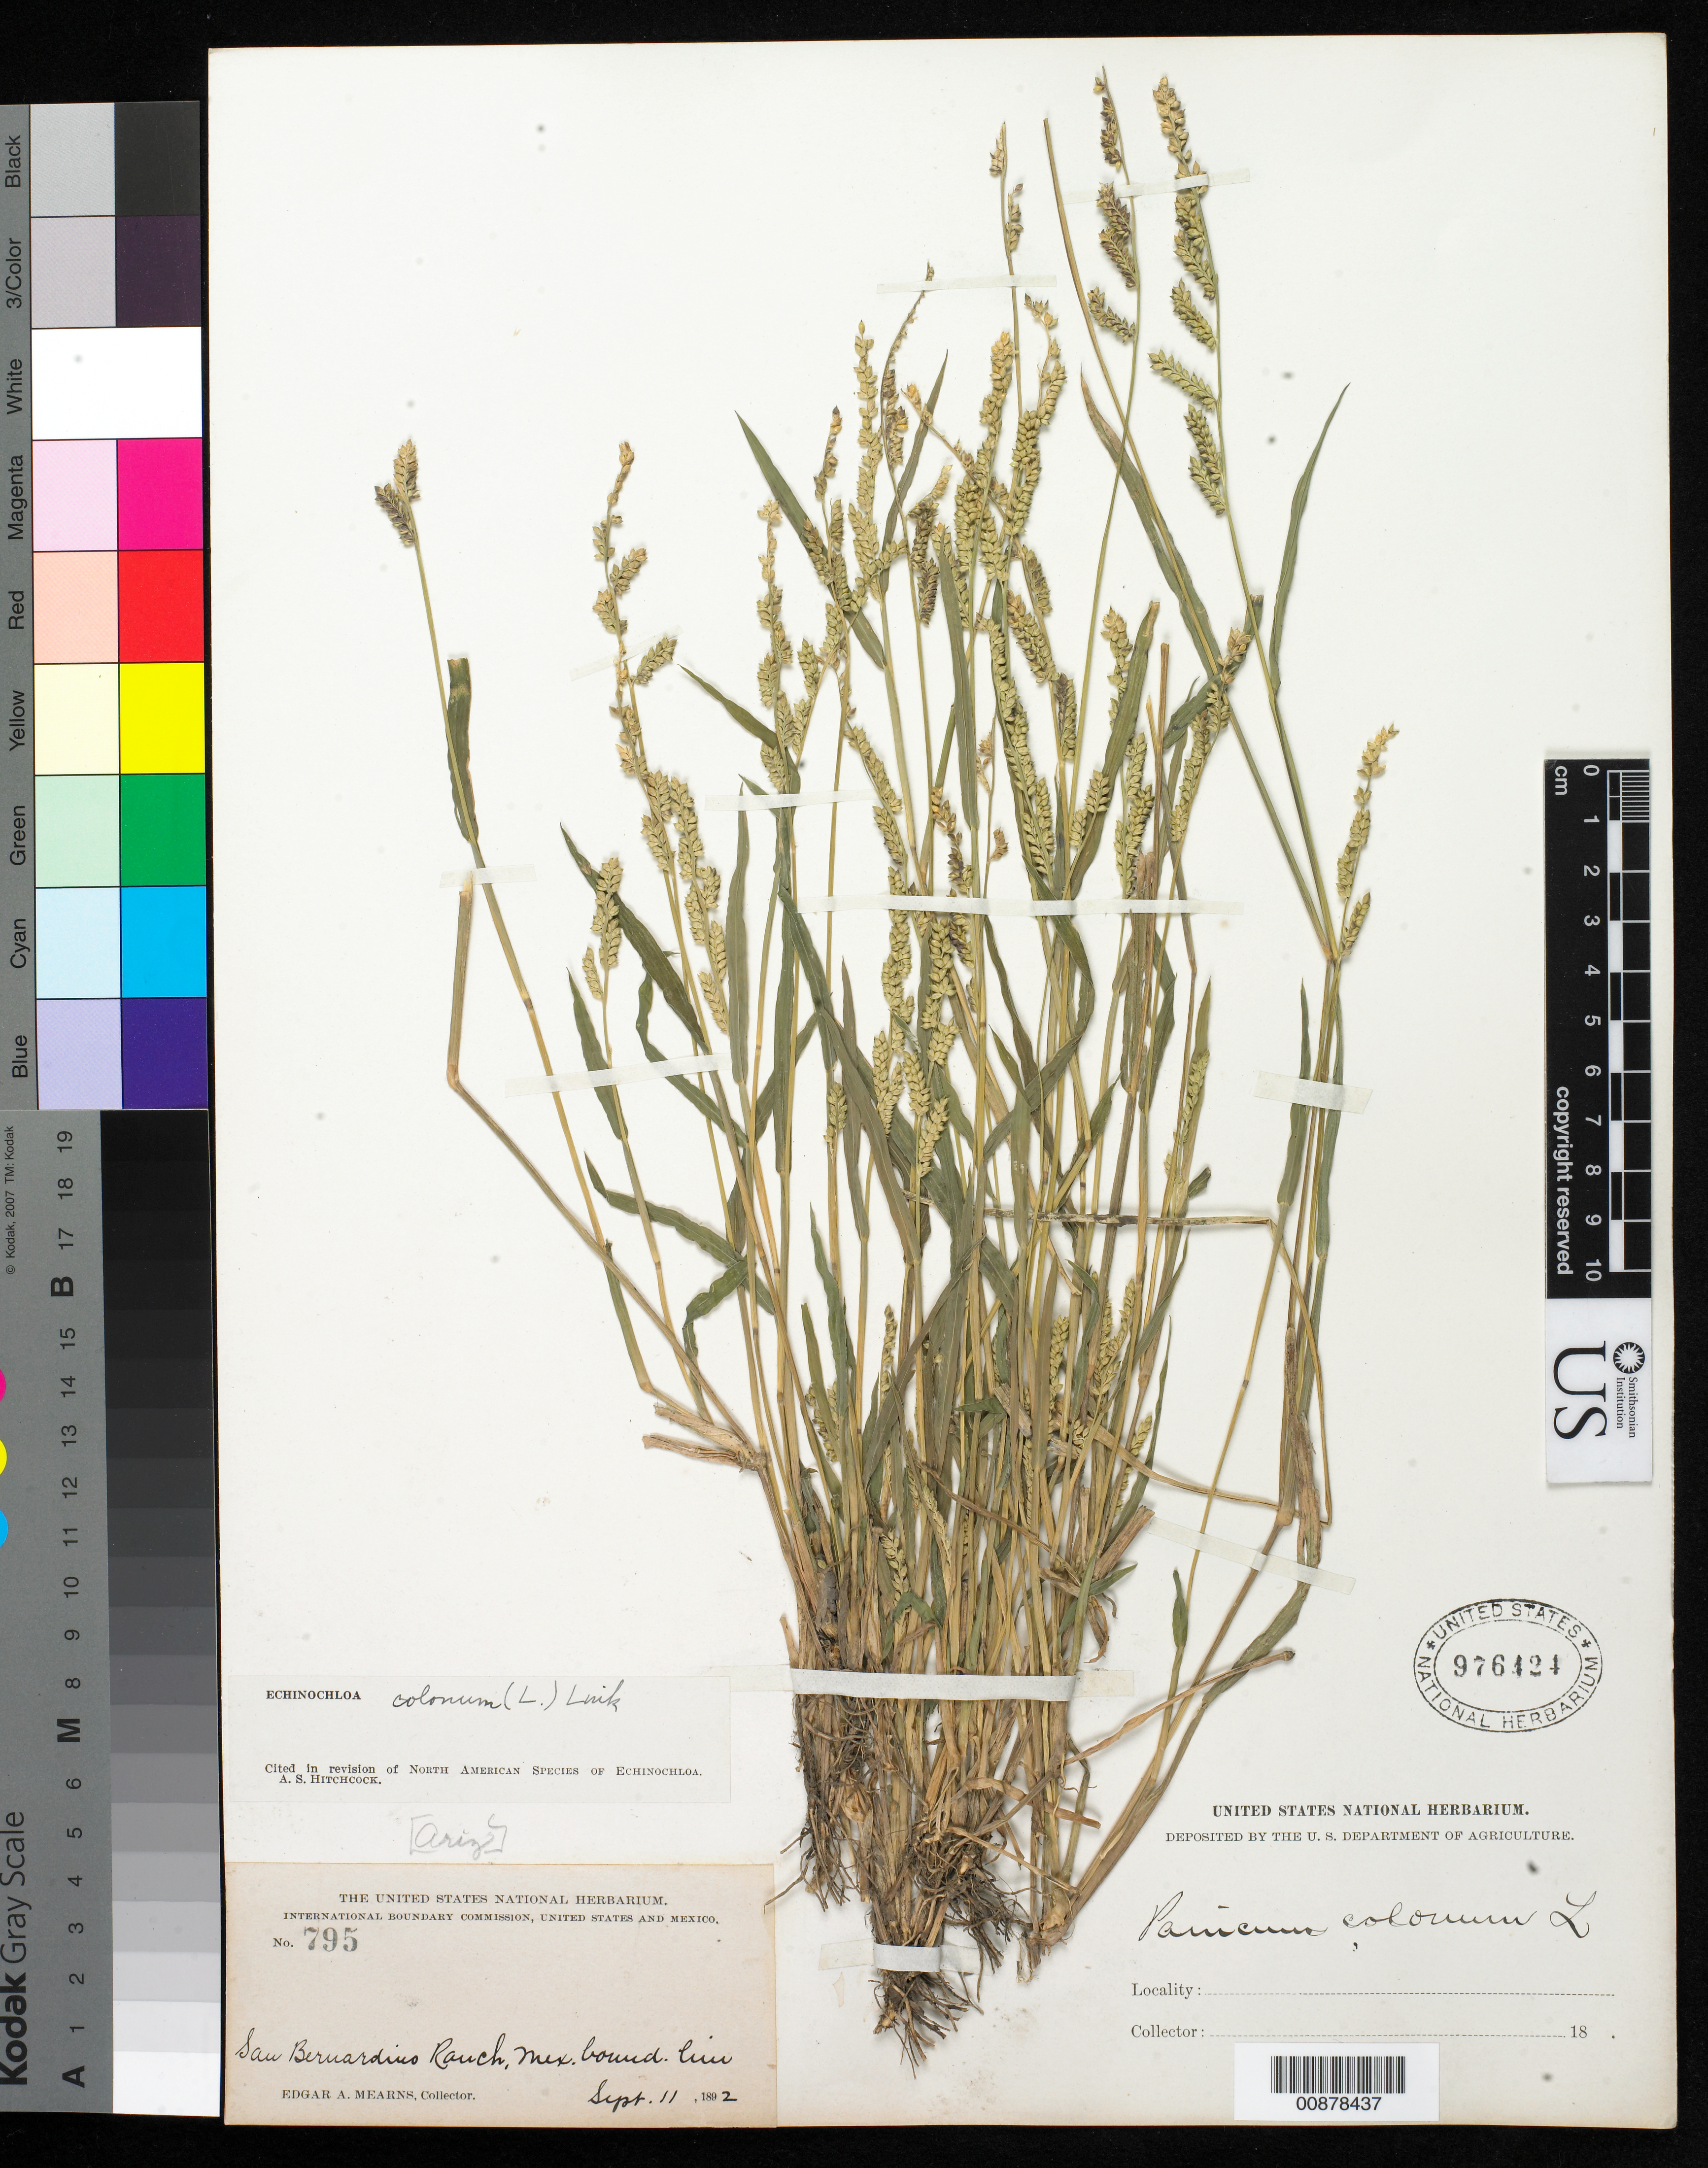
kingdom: Plantae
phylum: Tracheophyta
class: Liliopsida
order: Poales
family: Poaceae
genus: Echinochloa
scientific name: Echinochloa colonum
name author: (L.) Link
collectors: E. A. Mearns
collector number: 795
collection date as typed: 11 Sep 1892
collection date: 1892-09-11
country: United States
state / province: Arizona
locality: San Bernardino Ranch, Mexican Boundary Line.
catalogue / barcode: US 976424